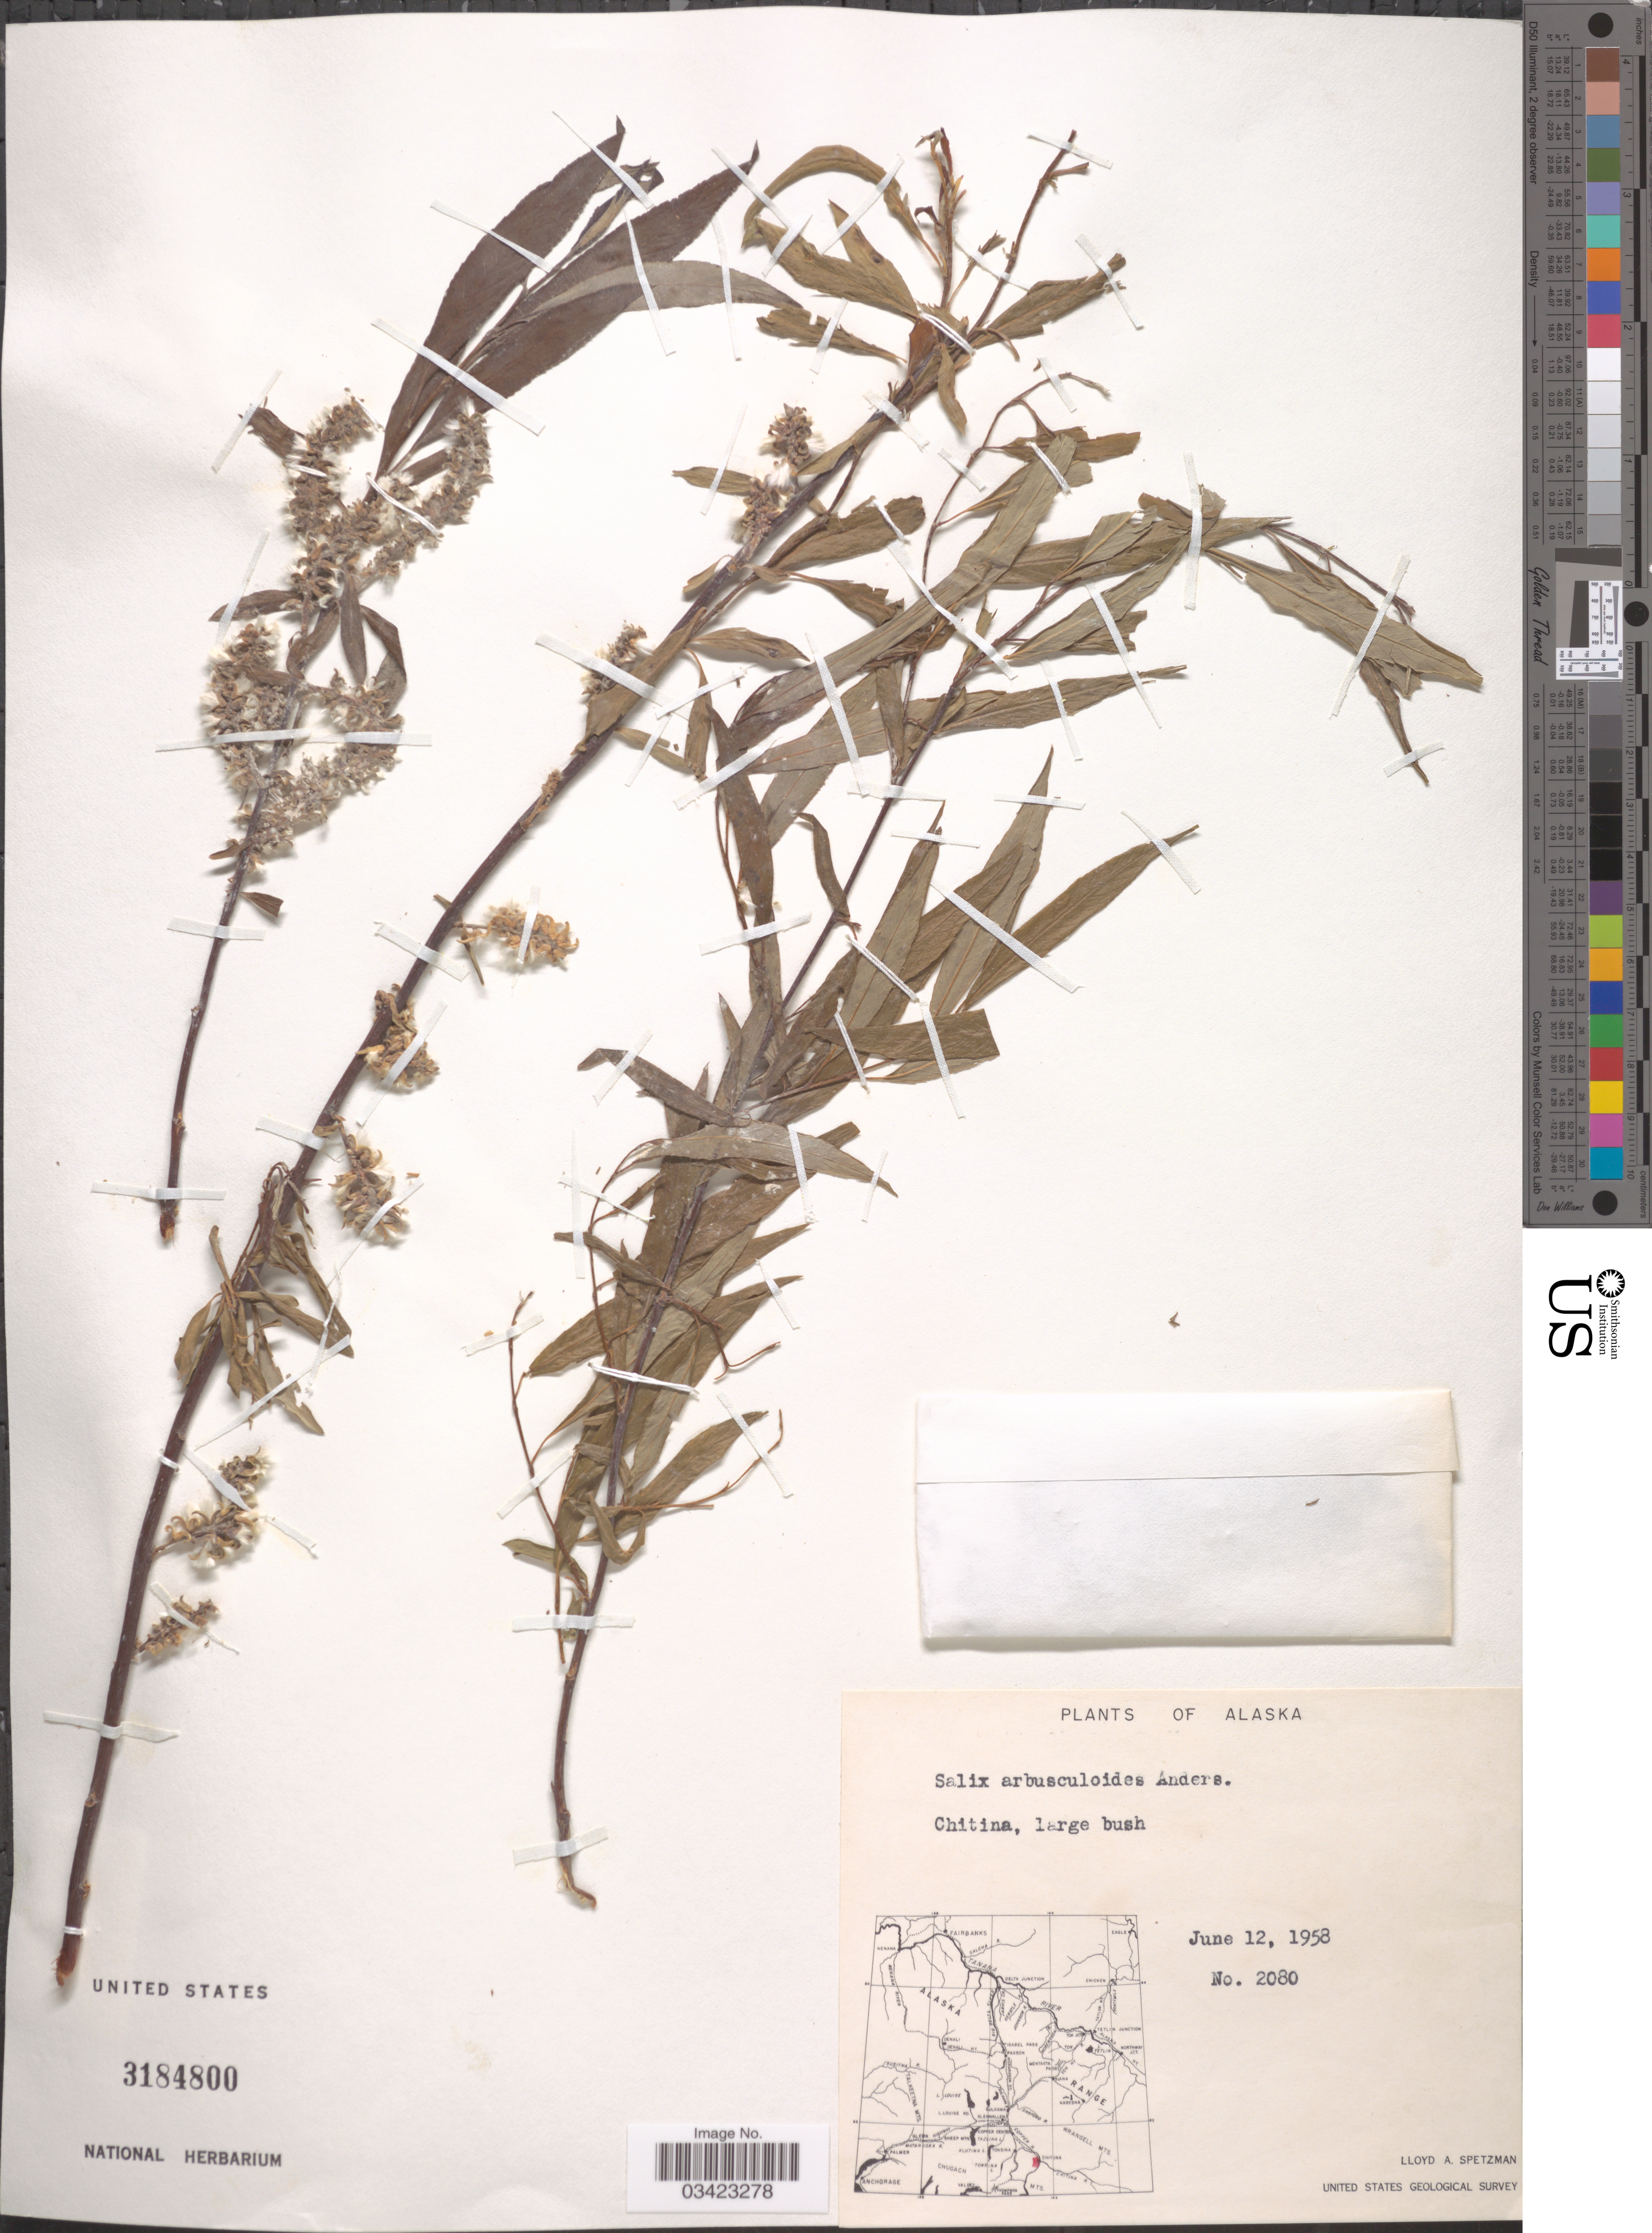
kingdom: Plantae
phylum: Tracheophyta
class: Magnoliopsida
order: Malpighiales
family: Salicaceae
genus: Salix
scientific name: Salix arbusculoides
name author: Andersson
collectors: L. Spetzman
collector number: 2080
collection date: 1958-06-12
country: United States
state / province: Alaska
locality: Chitina.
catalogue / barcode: US 3184800